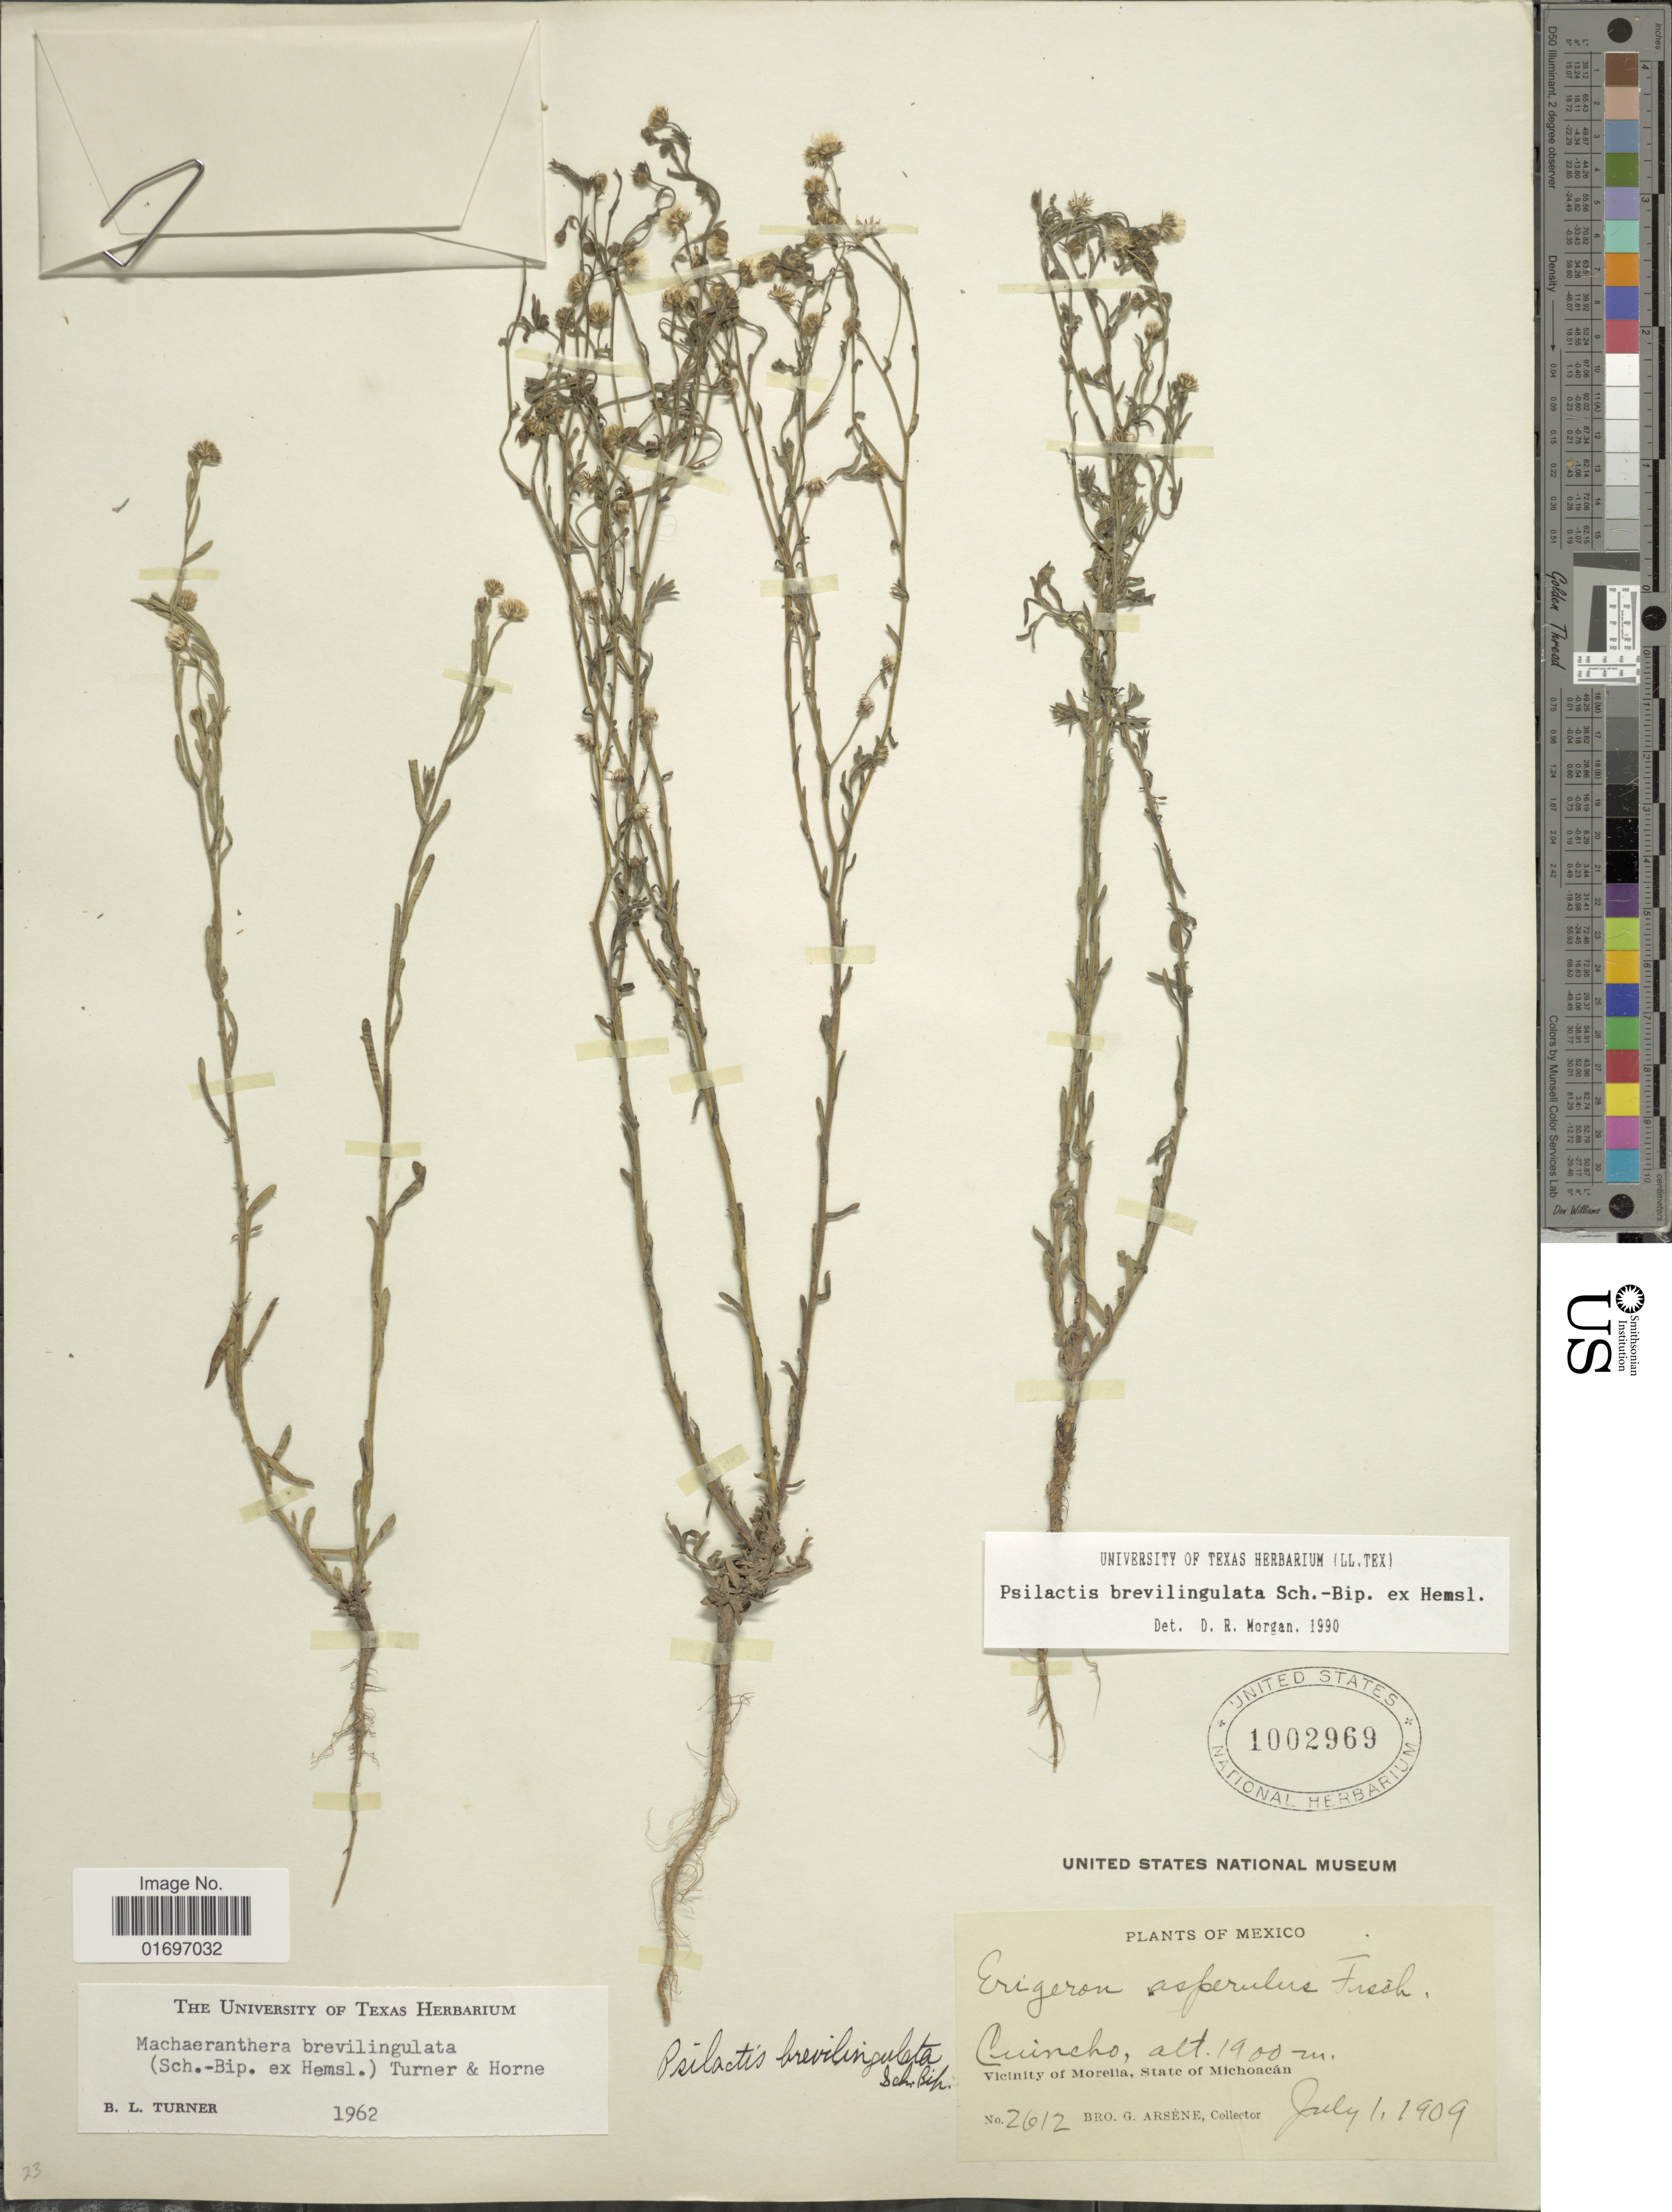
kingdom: Plantae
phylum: Tracheophyta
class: Magnoliopsida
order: Asterales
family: Asteraceae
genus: Psilactis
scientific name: Psilactis brevilingulata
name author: Sch. Bip. ex Hemsl.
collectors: Bro. G. Arsène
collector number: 2612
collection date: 1909-07-01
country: Mexico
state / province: Michoacán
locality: Cuinho. Vicinity of Morelia, State of Michoacán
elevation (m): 1900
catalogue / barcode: US 1002969